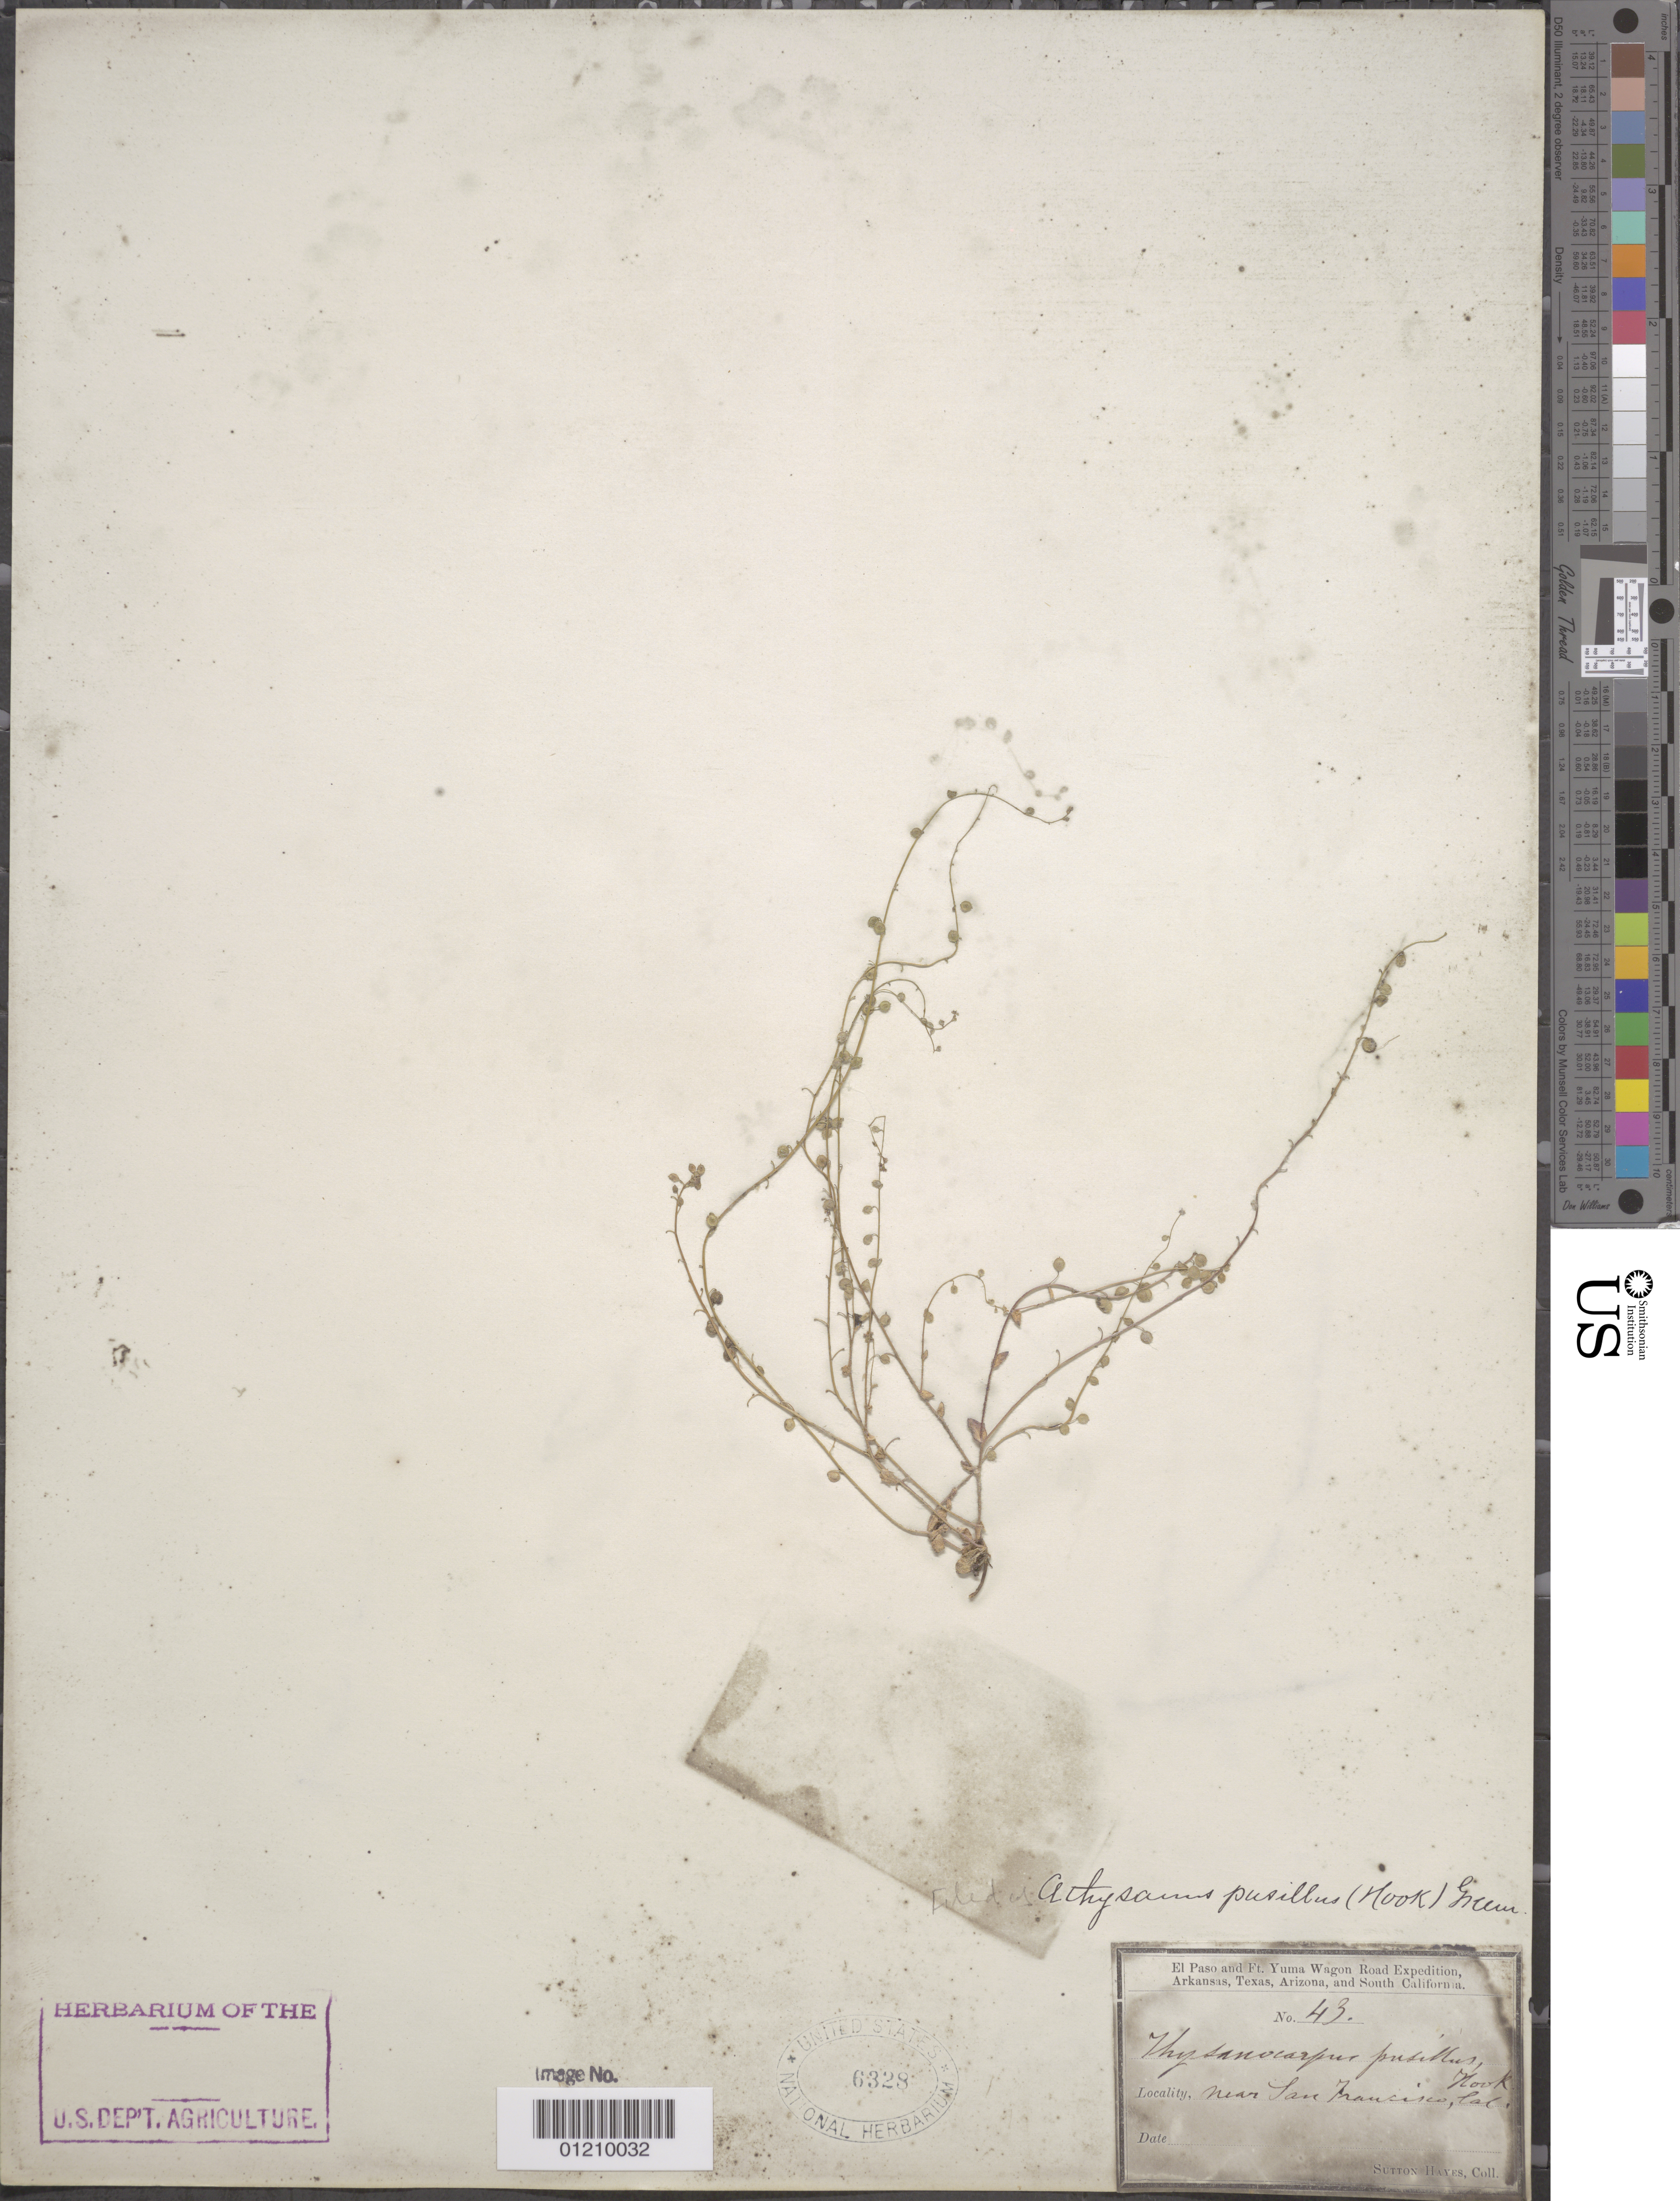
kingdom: Plantae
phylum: Tracheophyta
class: Magnoliopsida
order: Brassicales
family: Brassicaceae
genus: Athysanus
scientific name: Athysanus pusillus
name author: (Hook.) Greene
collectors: S. Hayes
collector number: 43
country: United States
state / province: Arizona / Arkansas / California / Texas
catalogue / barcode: US 6328